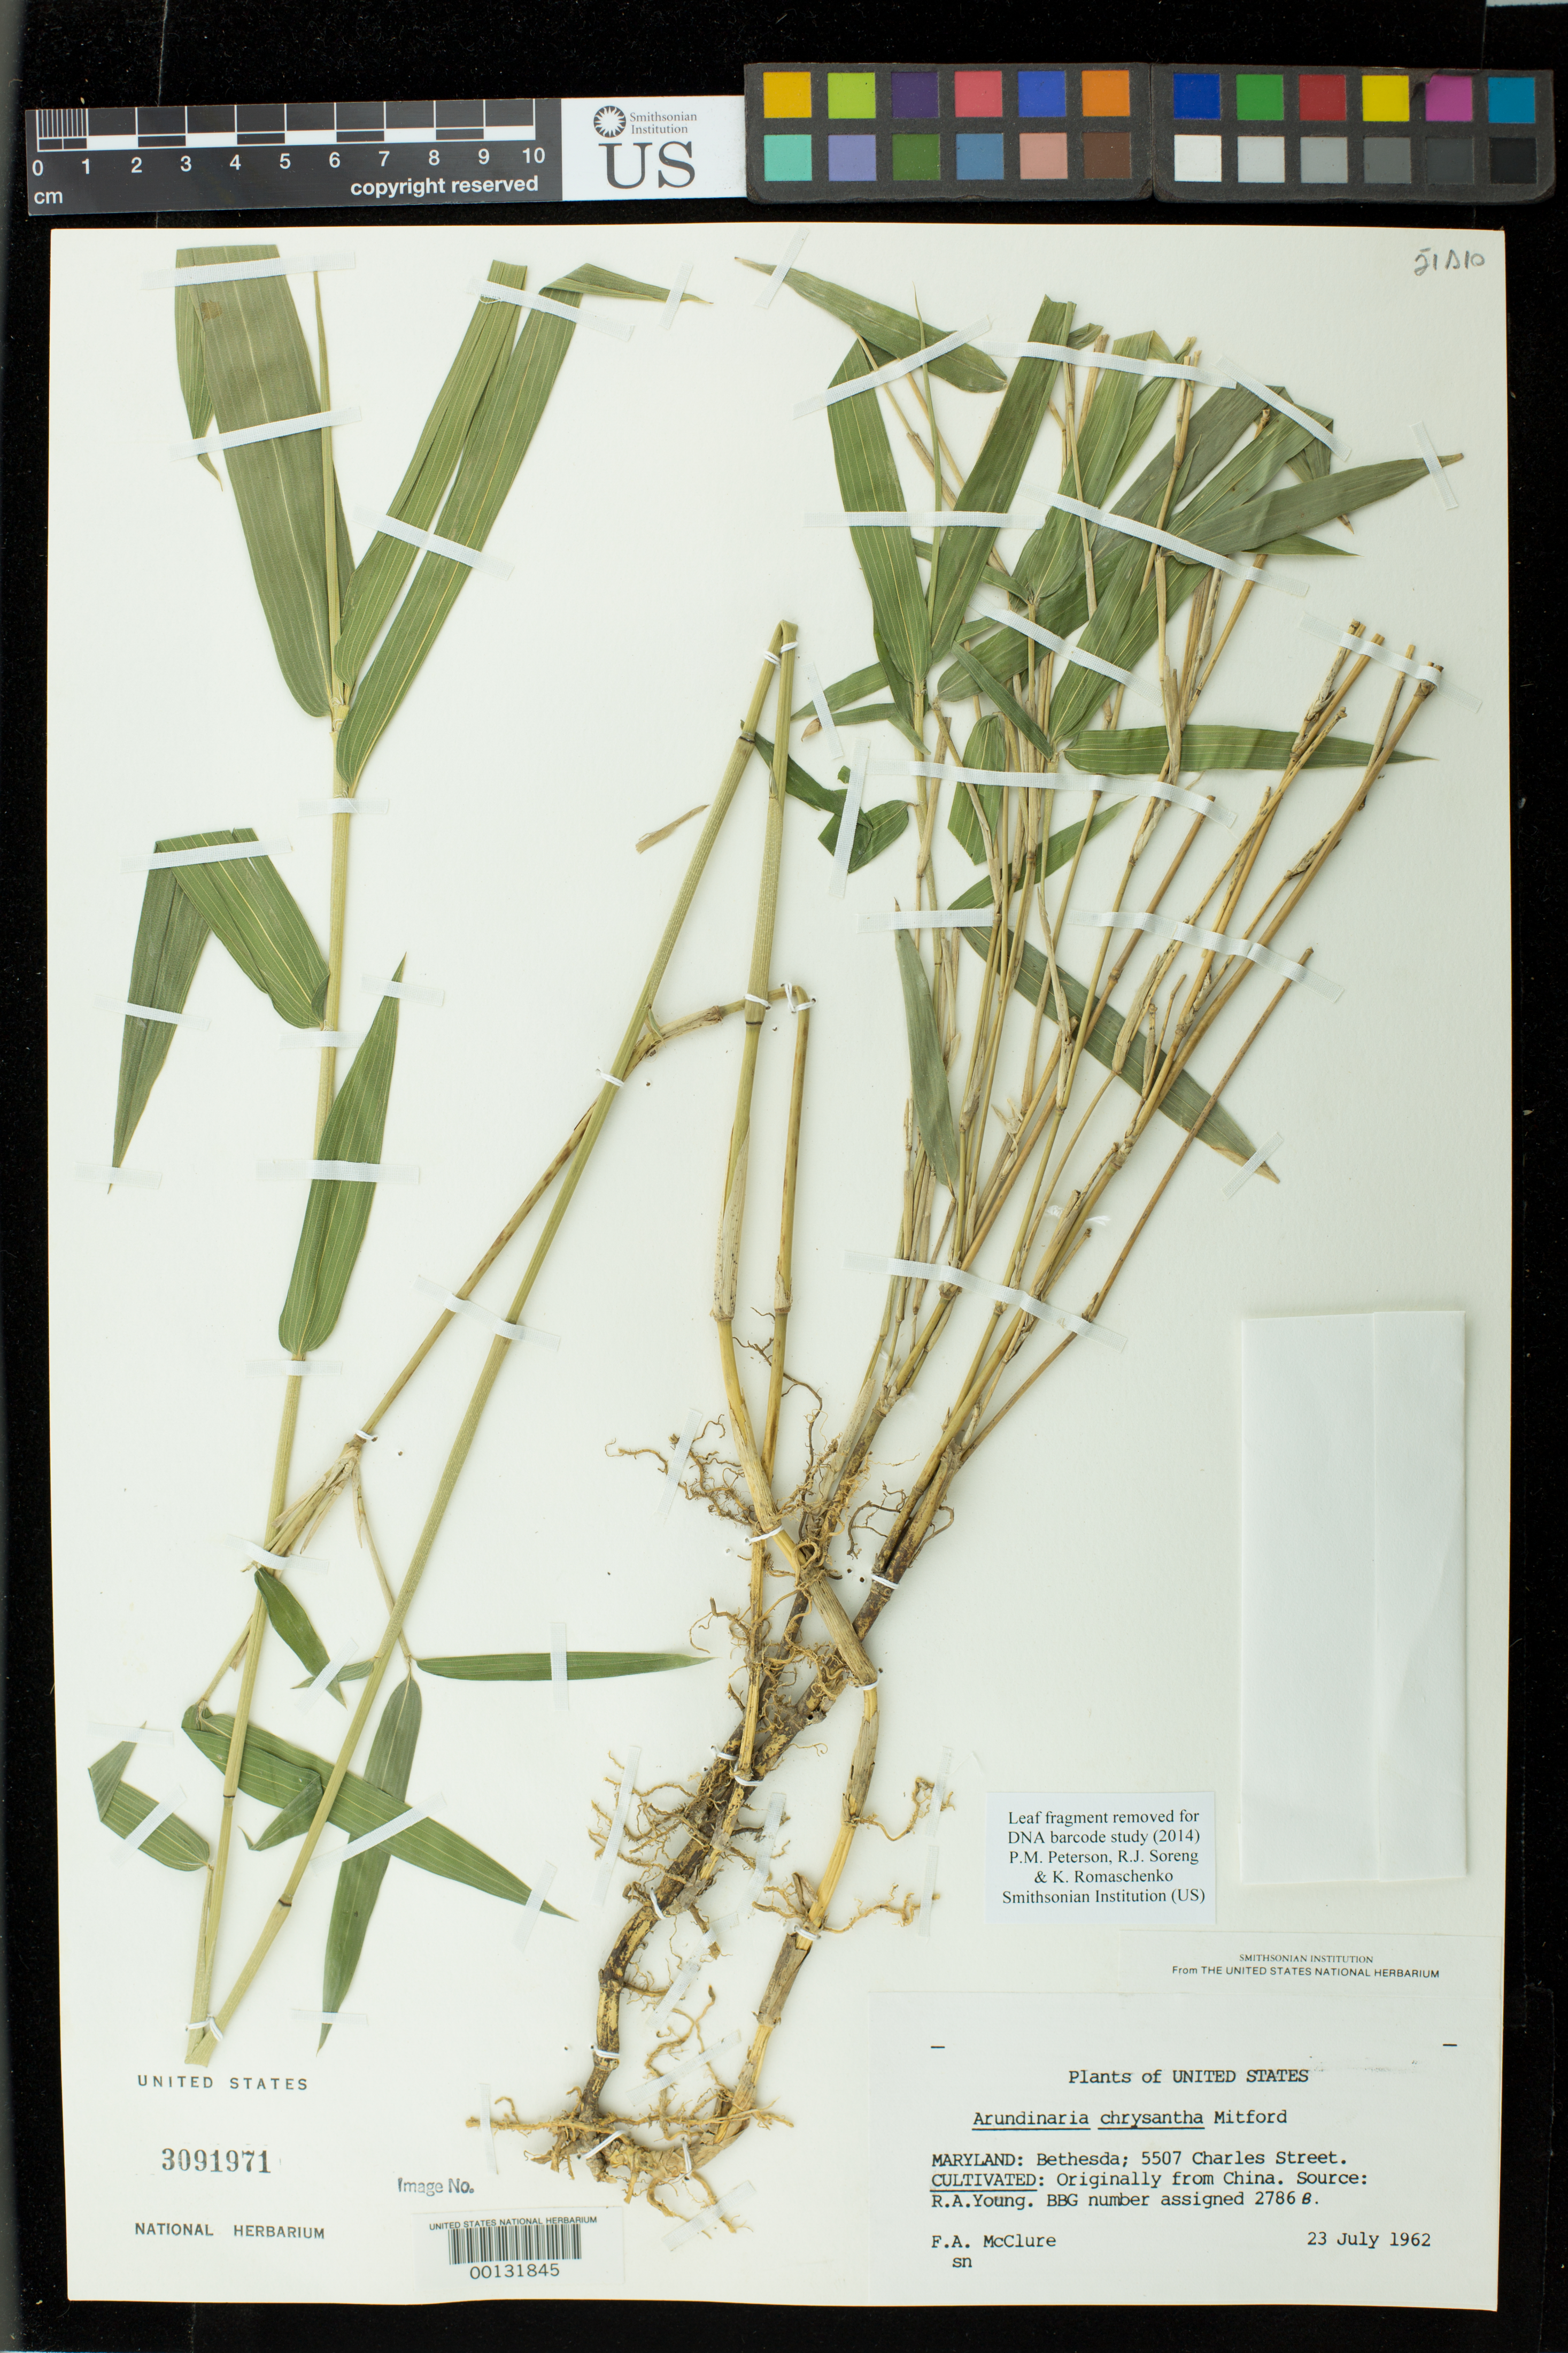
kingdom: Plantae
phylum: Tracheophyta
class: Liliopsida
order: Poales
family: Poaceae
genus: Arundinaria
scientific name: Arundinaria chrysantha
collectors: F. A. McClure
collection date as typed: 23 Jul 1962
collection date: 1962-07-23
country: United States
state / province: Maryland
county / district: Montgomery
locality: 5507 Charles Street, Bethesda (McClure's garden)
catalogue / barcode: US 3091971